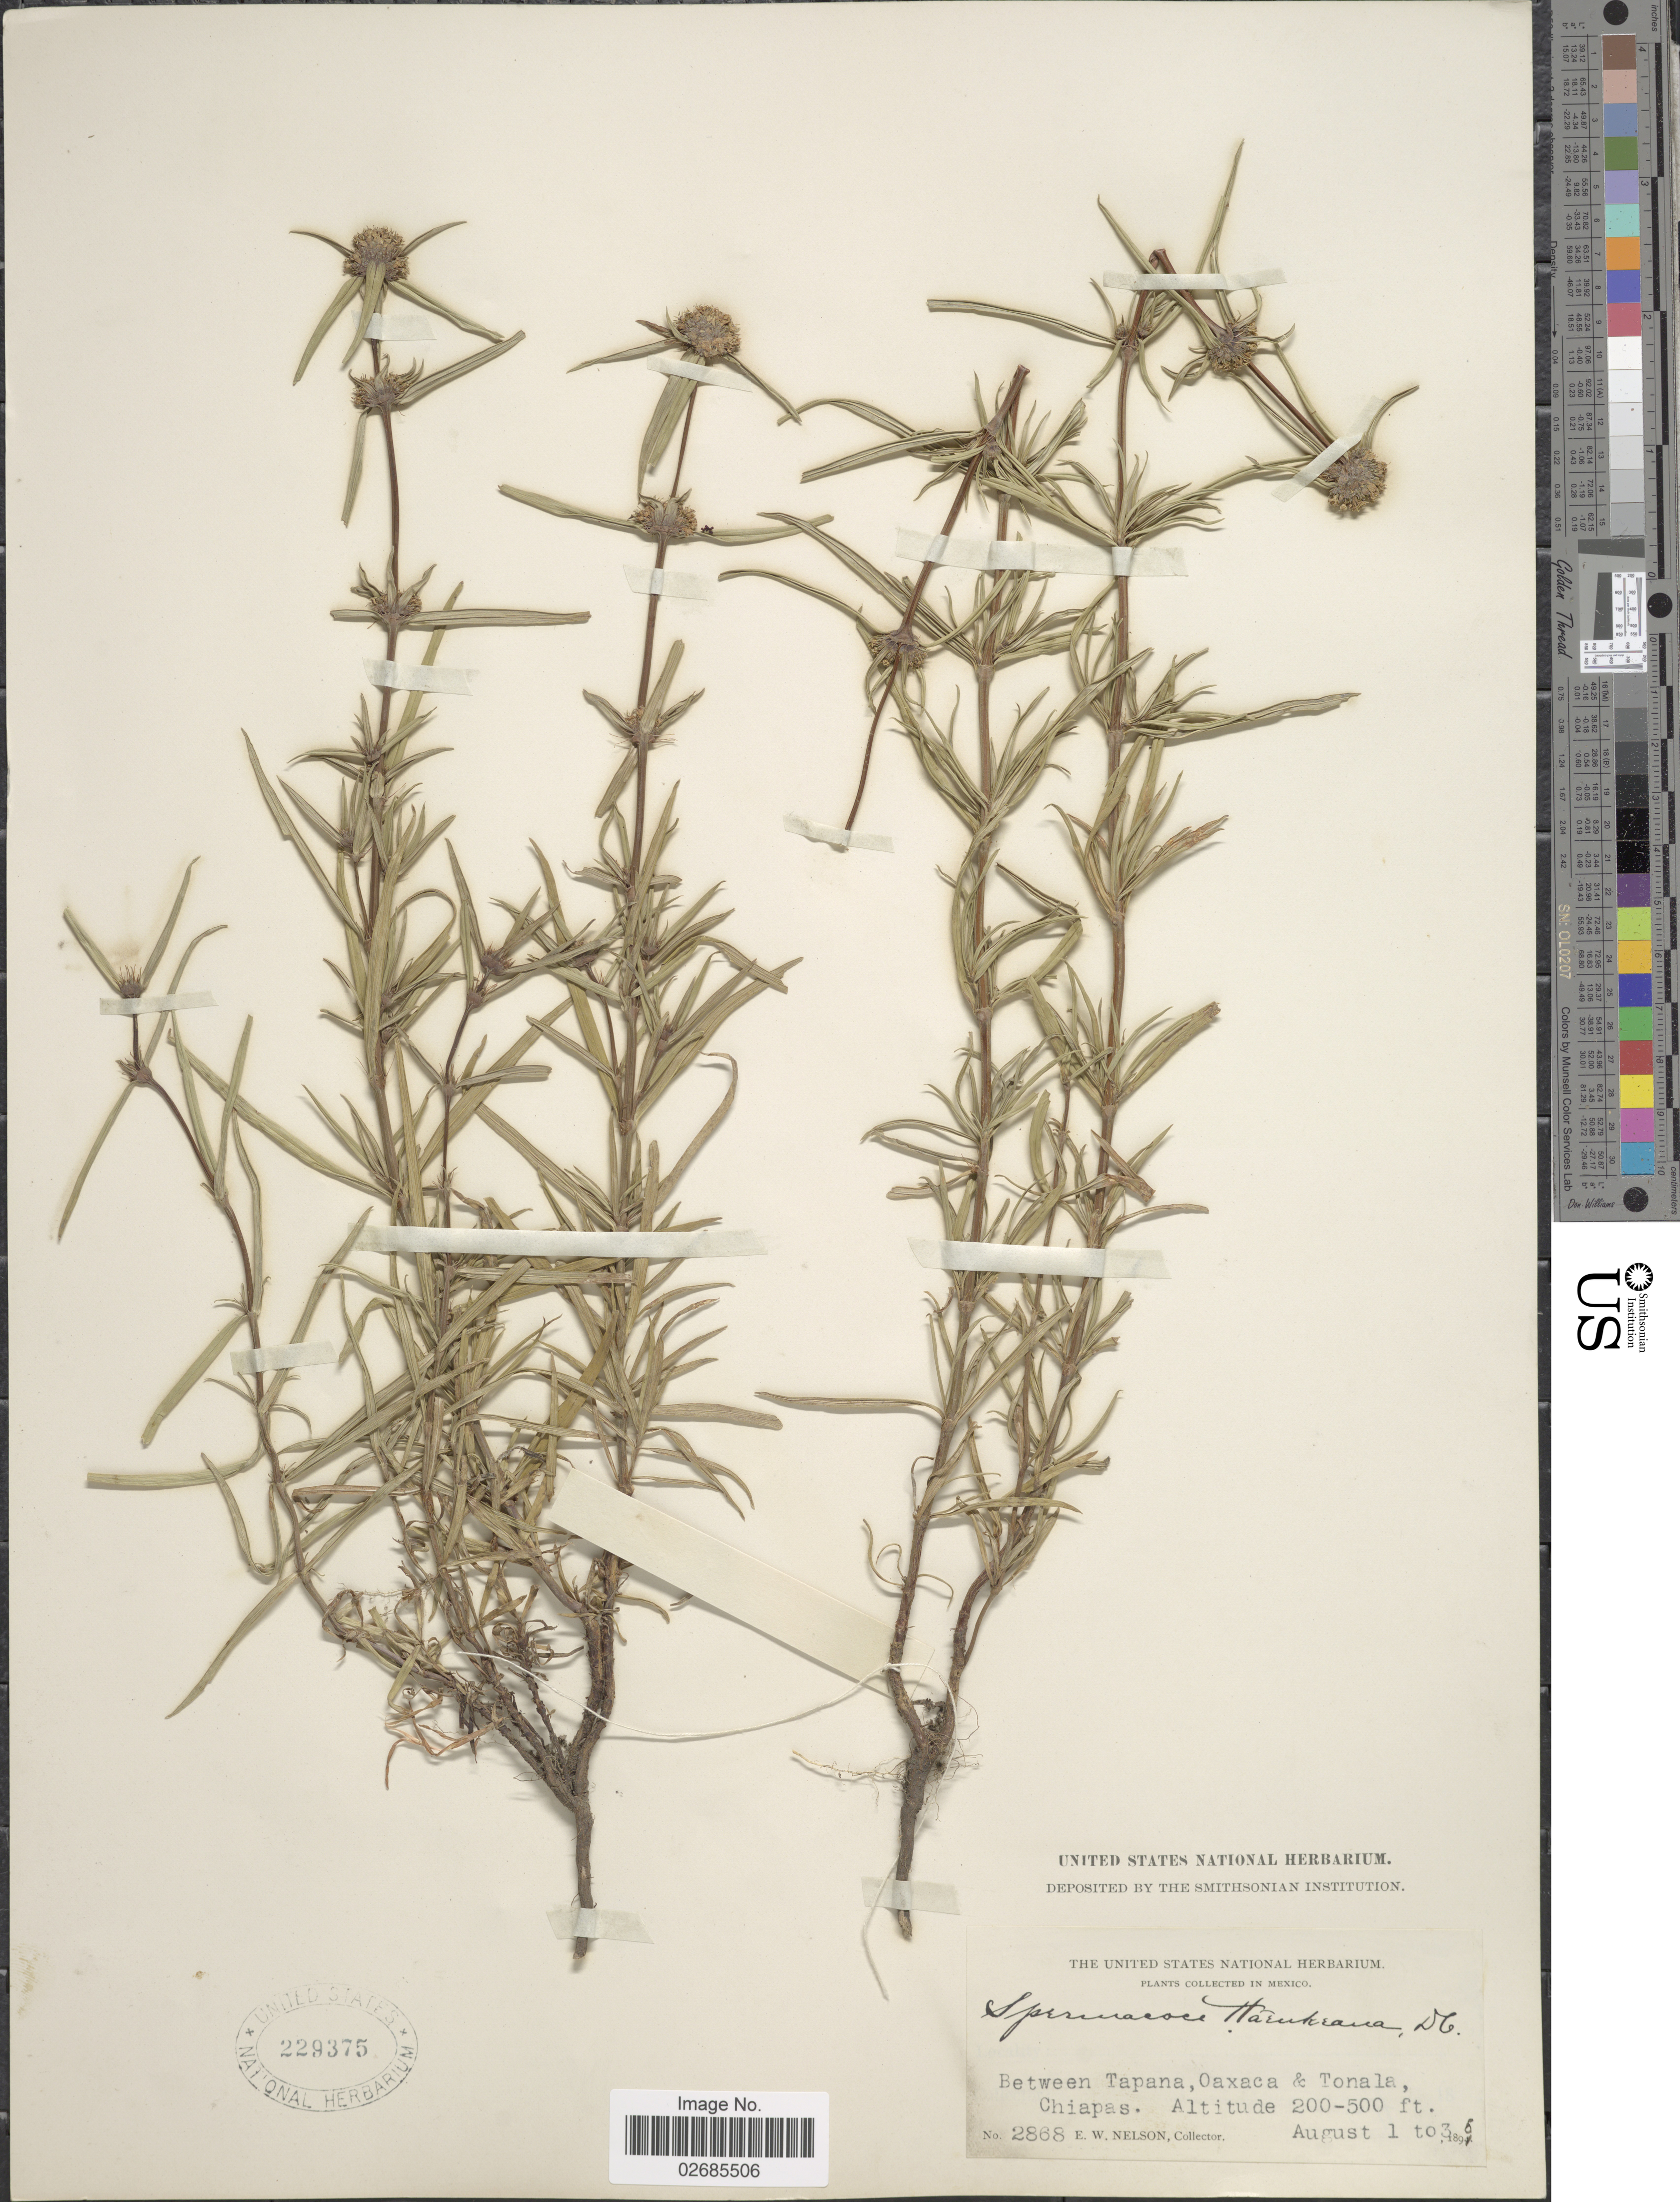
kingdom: Plantae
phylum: Tracheophyta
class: Magnoliopsida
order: Gentianales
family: Rubiaceae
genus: Borreria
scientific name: Borreria haenkeana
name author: DC.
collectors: E. W. Nelson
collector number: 2868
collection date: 1895-08-01/1895-08-03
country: Mexico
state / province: Chiapas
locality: Between Tapana, Oaxaca & Tonala, Chiapas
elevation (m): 61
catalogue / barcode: US 229375